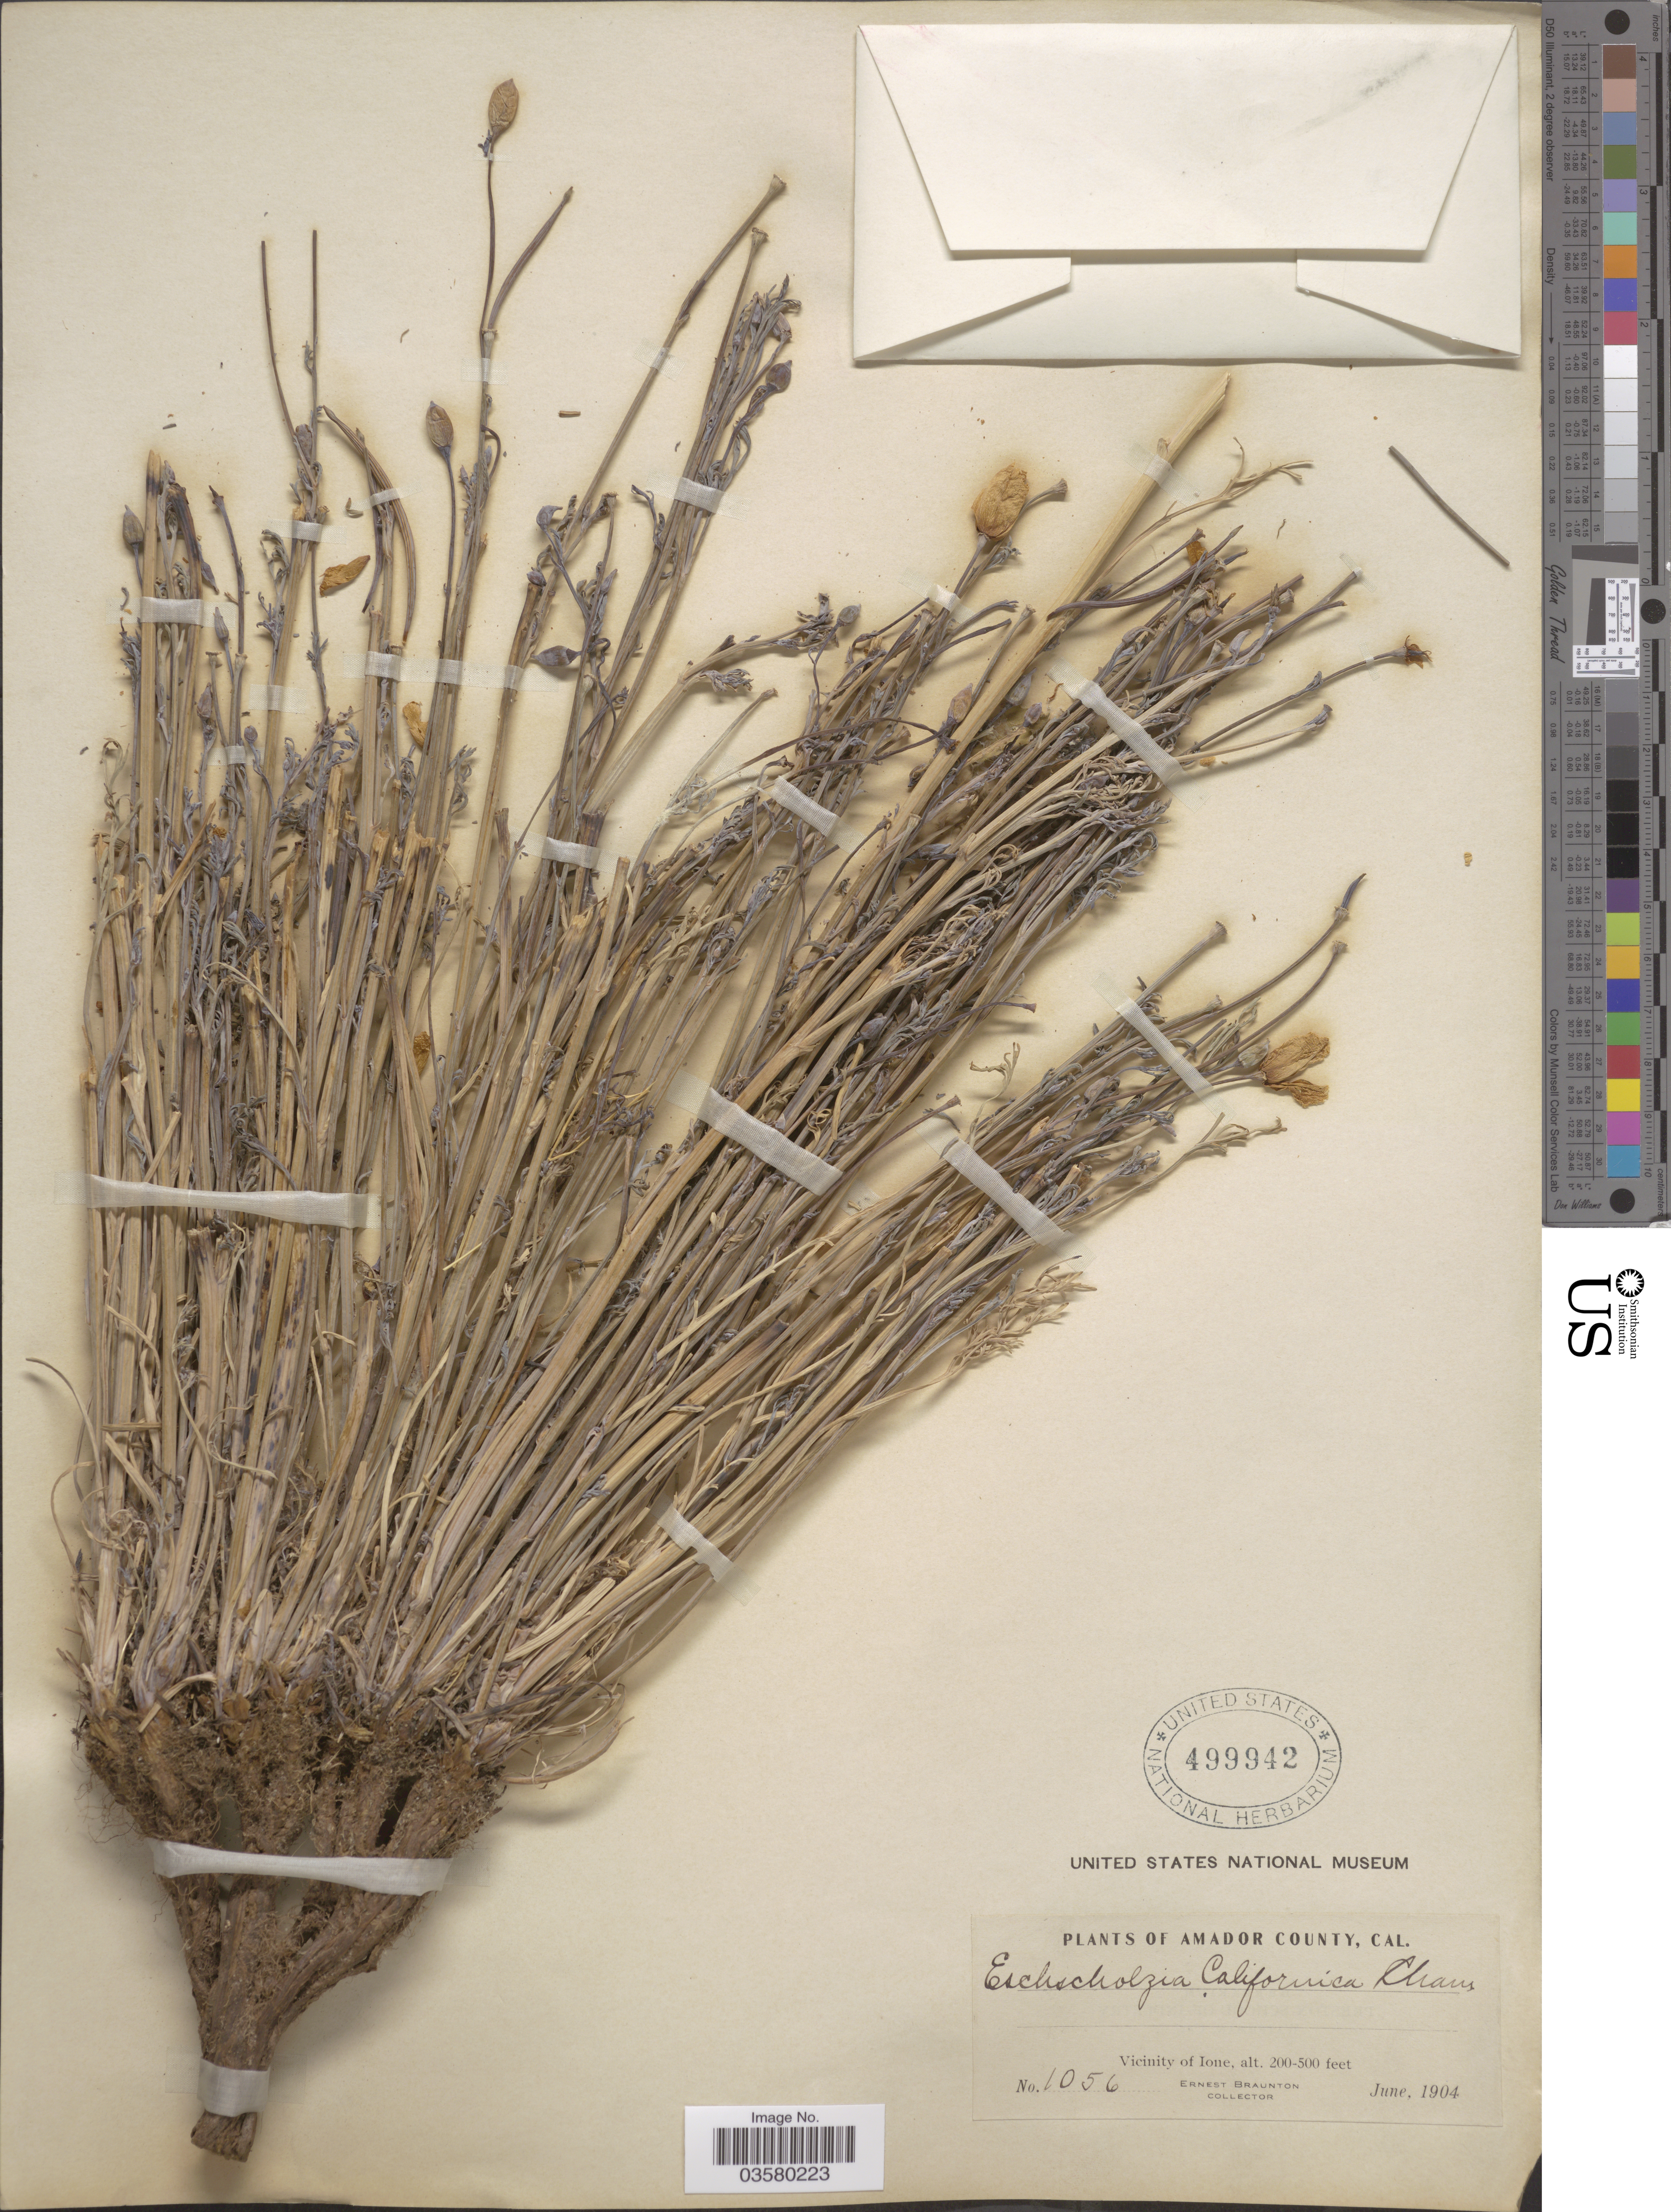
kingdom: Plantae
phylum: Tracheophyta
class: Magnoliopsida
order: Ranunculales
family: Papaveraceae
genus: Eschscholzia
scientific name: Eschscholzia californica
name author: Cham.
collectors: E. Braunton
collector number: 1056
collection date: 1904-06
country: United States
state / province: California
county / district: Amador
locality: Amador County. Vicinity of Ione.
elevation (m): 61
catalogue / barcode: US 499942